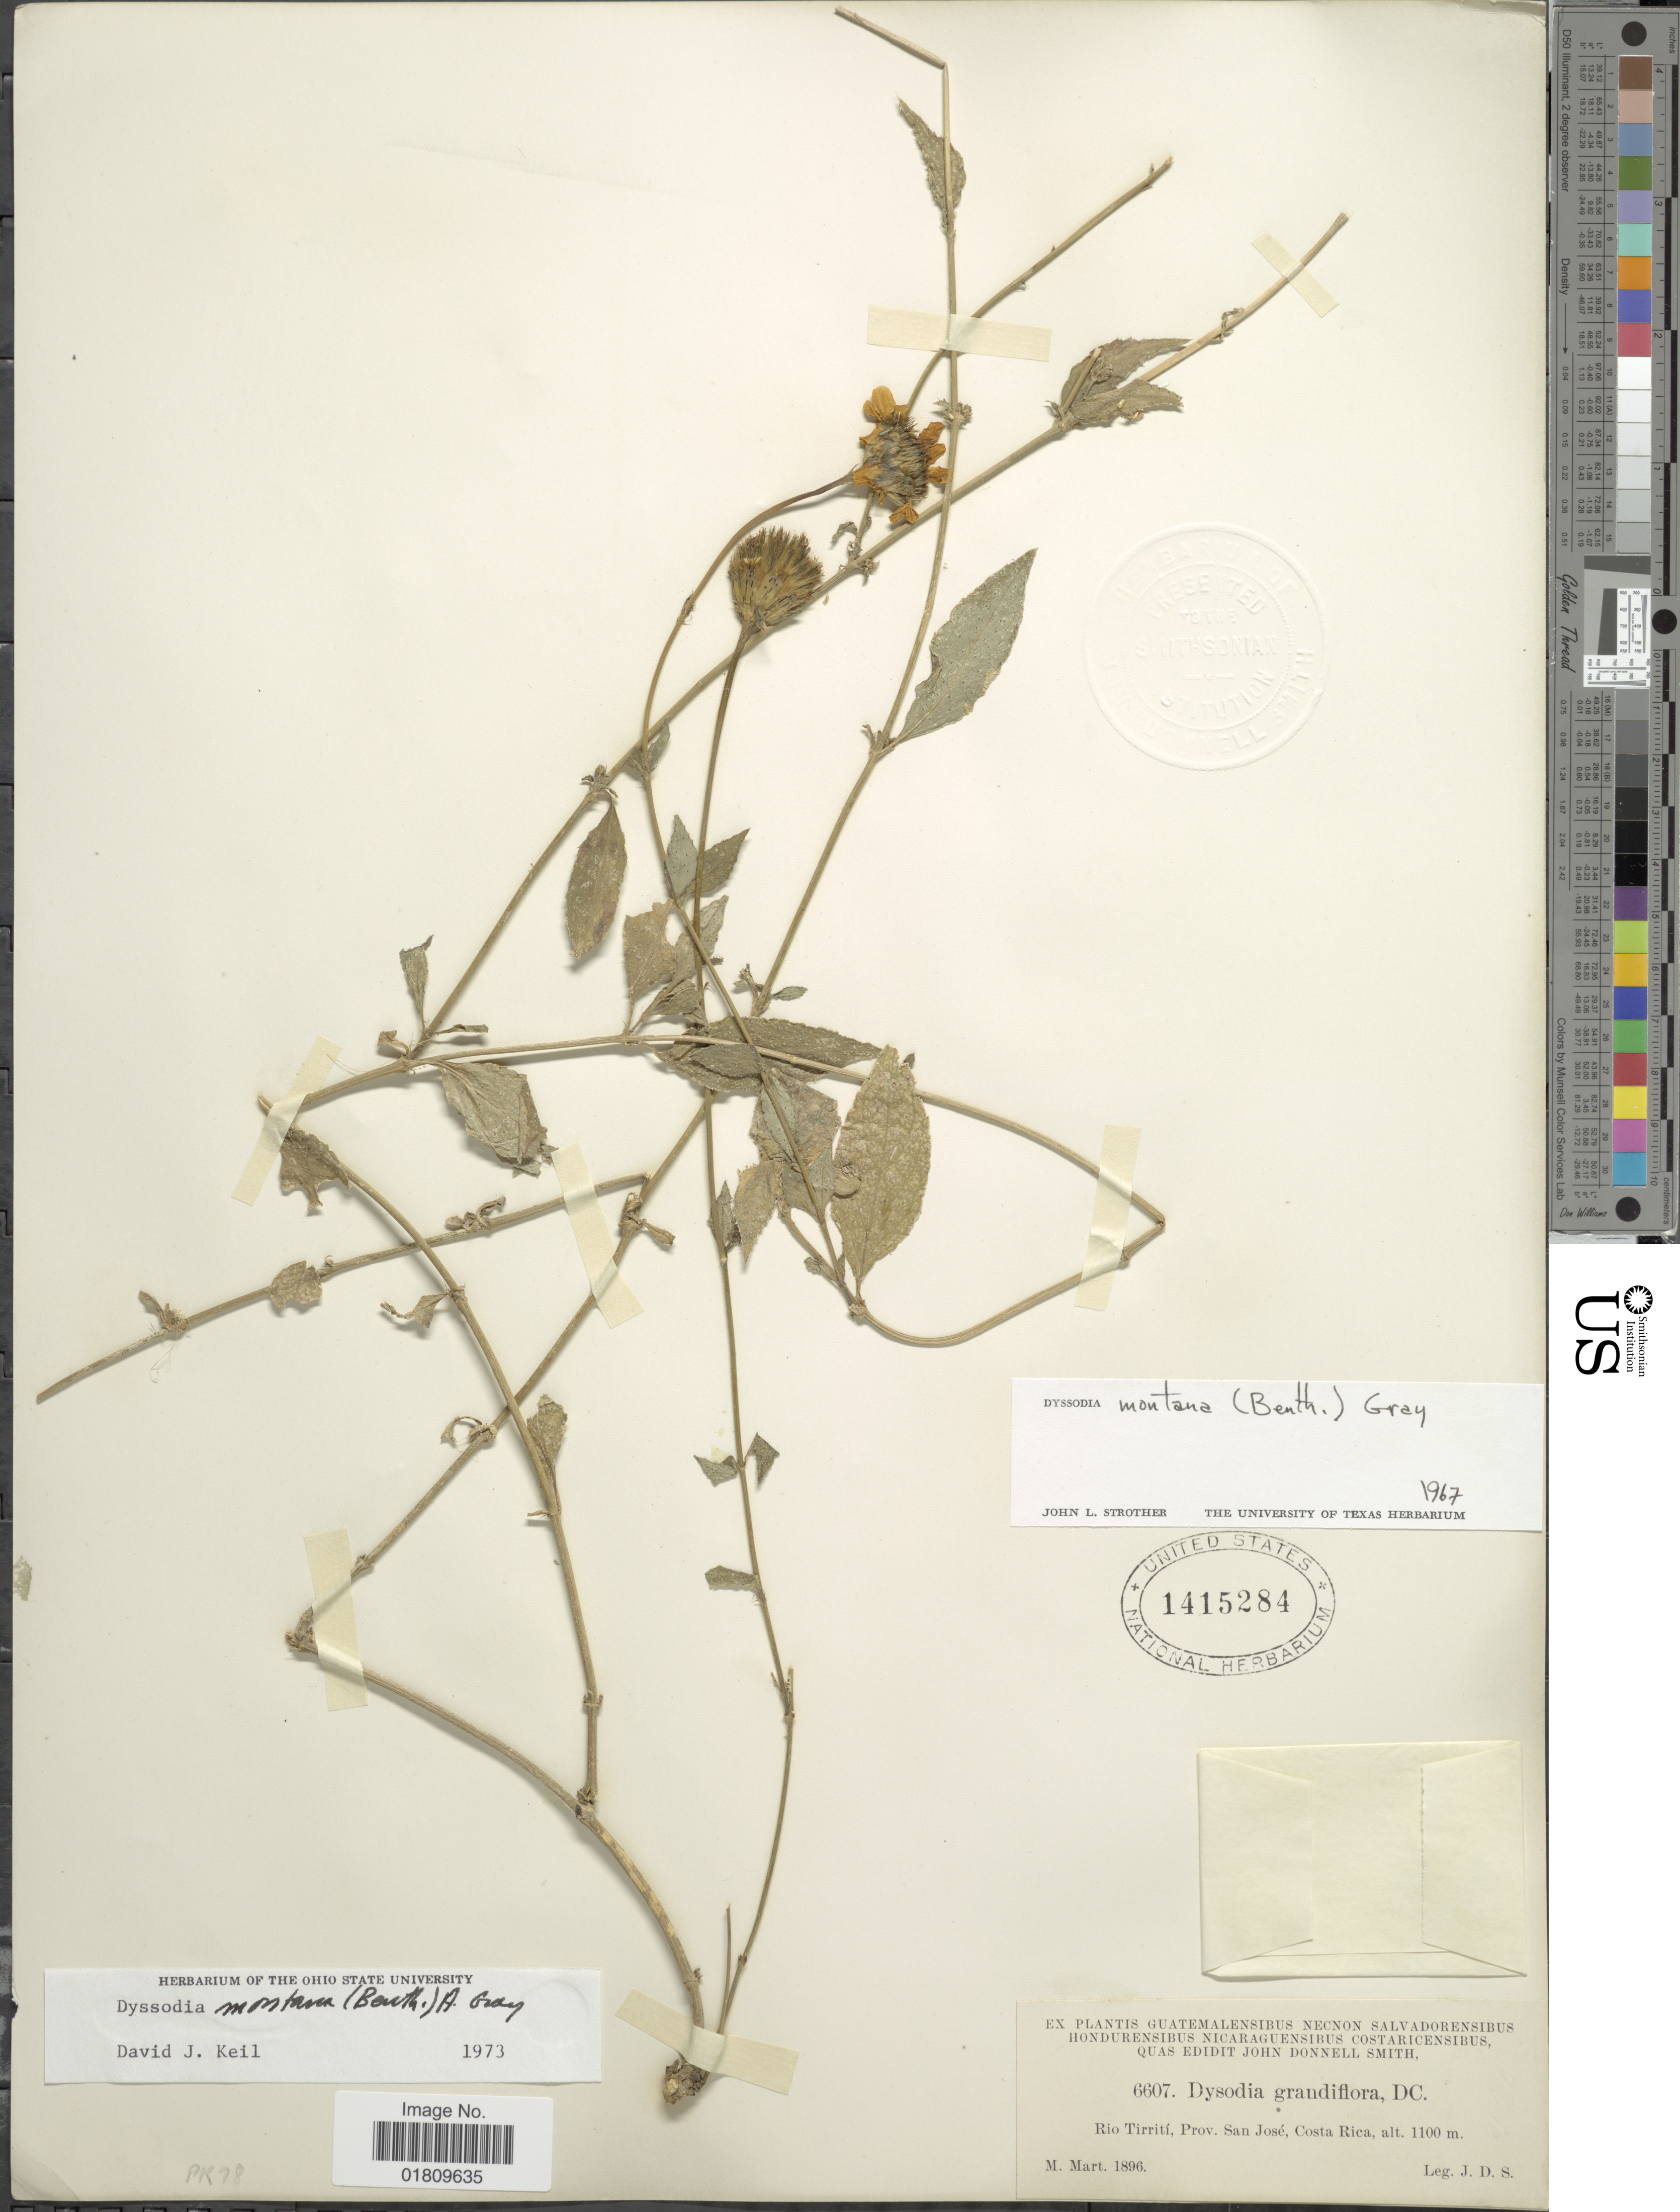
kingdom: Plantae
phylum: Tracheophyta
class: Magnoliopsida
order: Asterales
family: Asteraceae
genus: Dyssodia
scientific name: Dyssodia montana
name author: (Benth.) A. Gray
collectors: J. Donnell Smith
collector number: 6607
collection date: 1896-03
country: Costa Rica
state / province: San José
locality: Rio Tirrití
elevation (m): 1100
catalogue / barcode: US 1415284